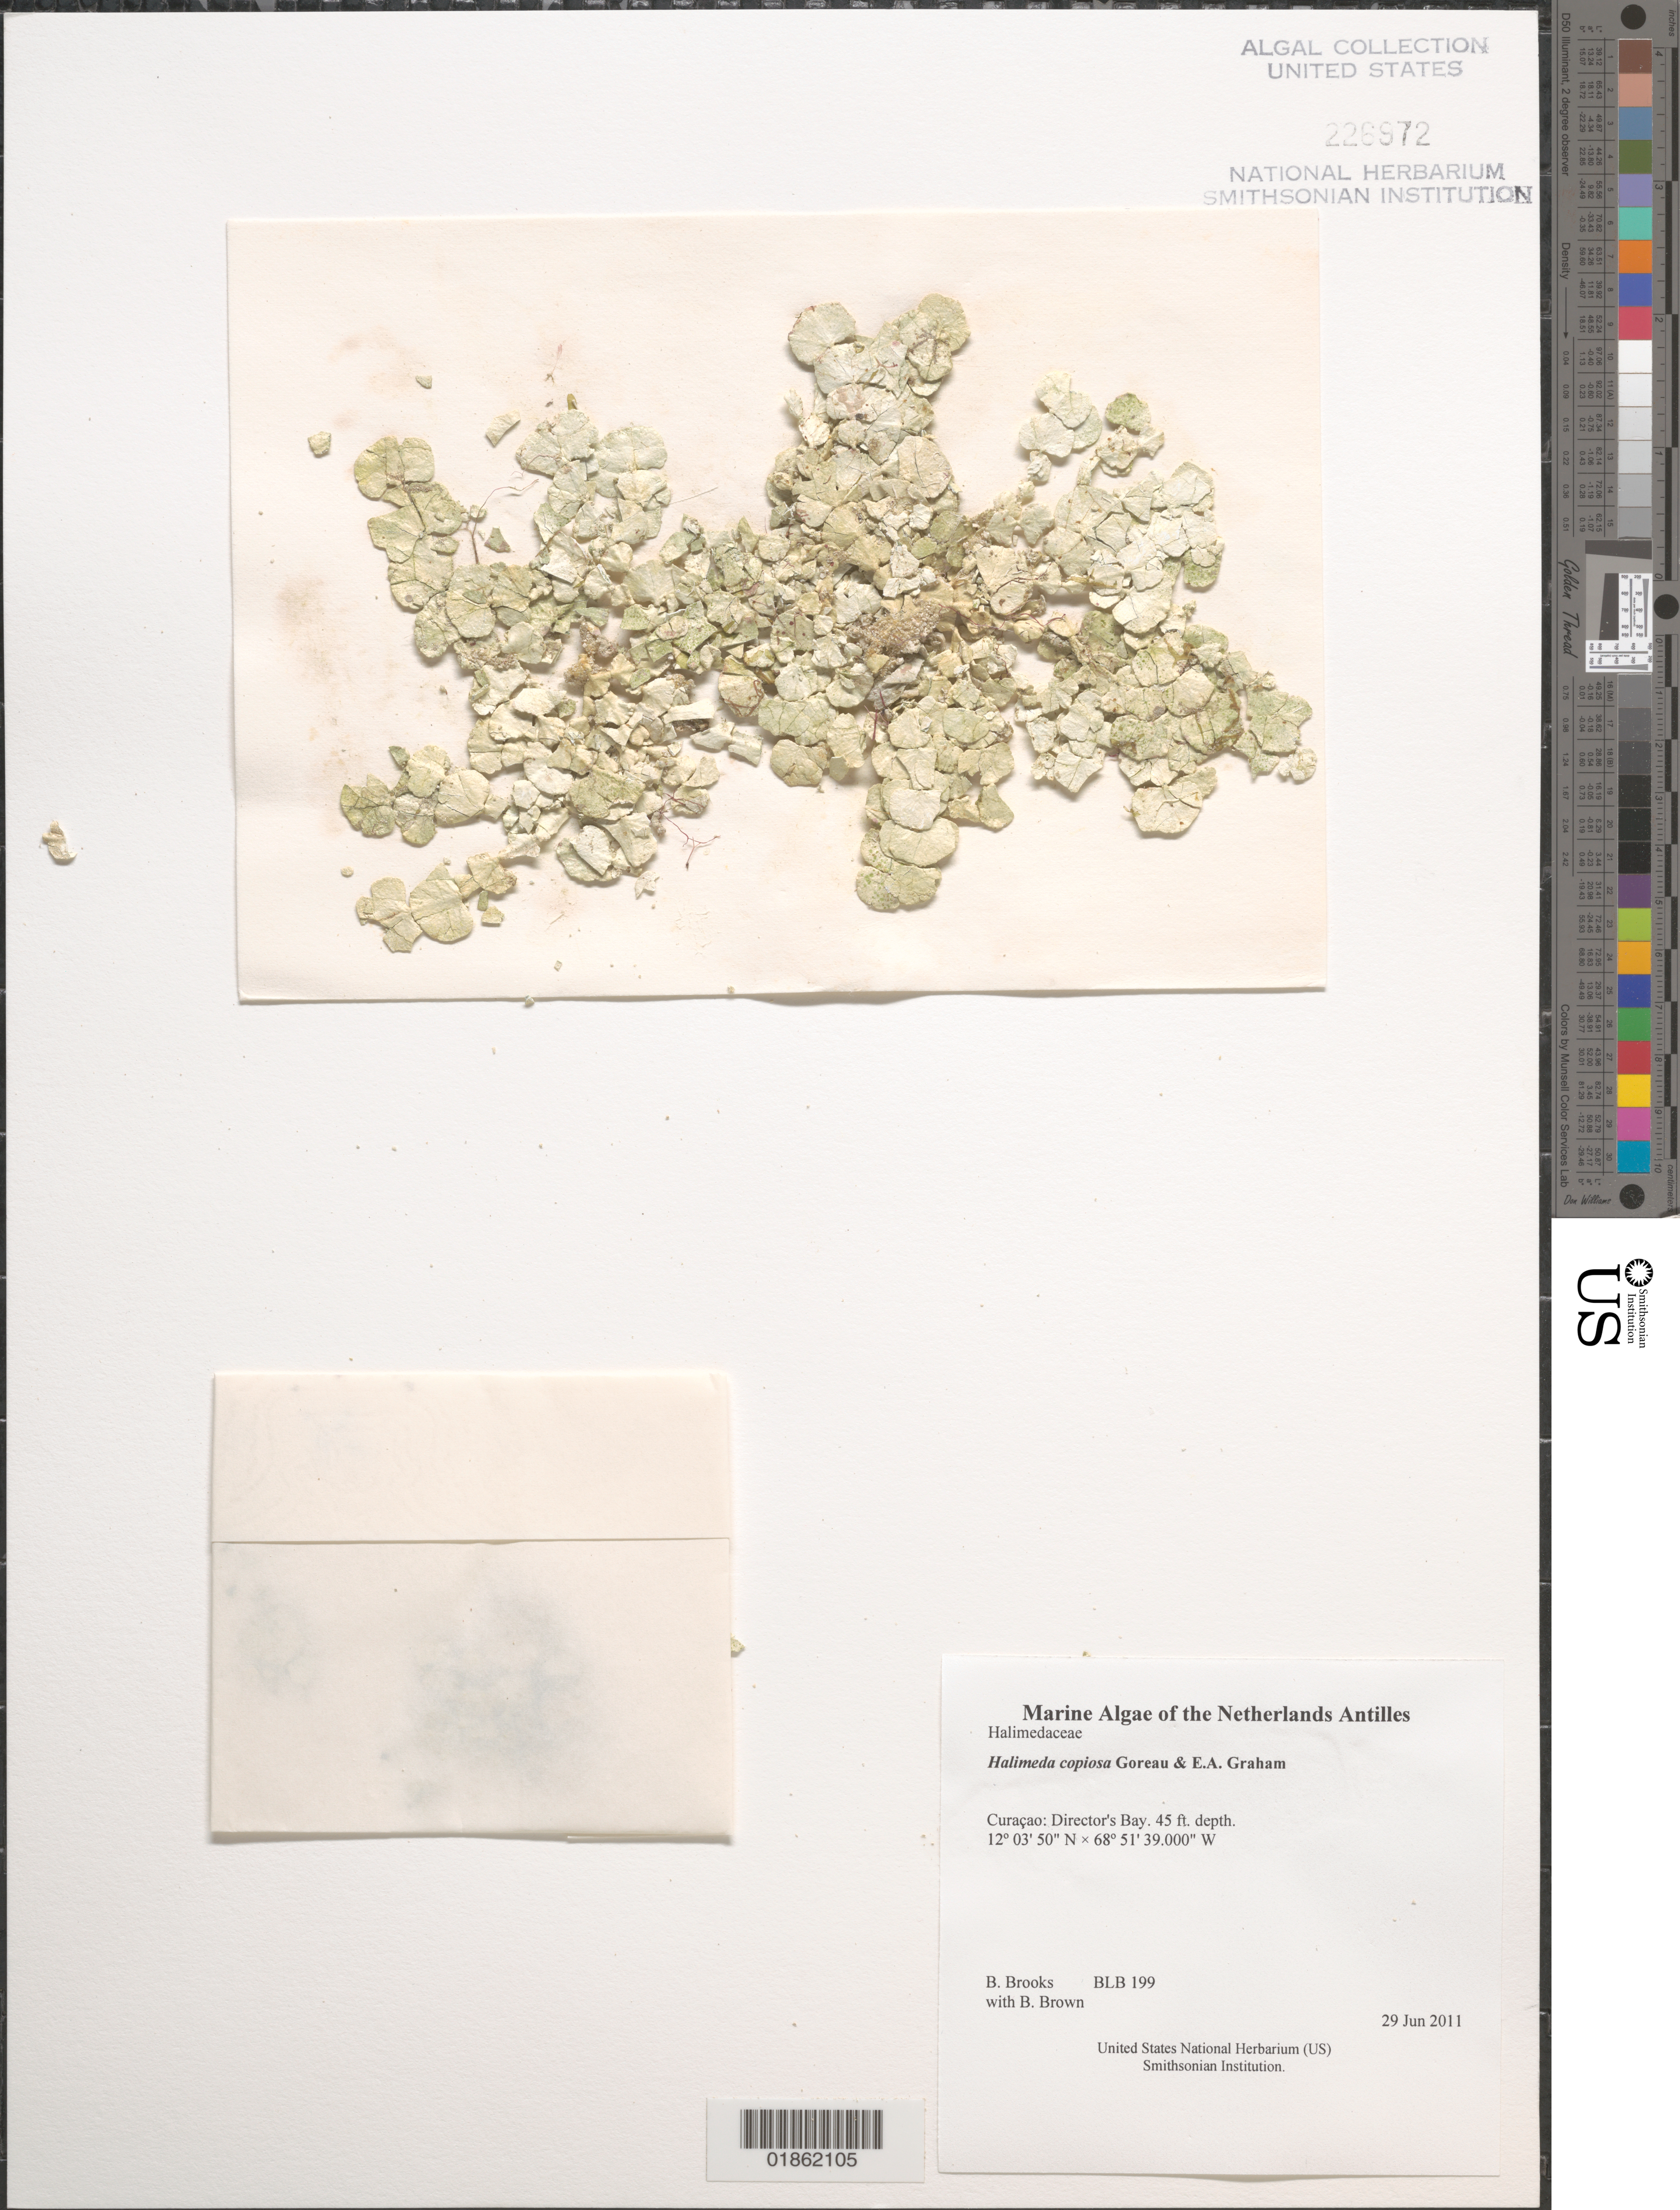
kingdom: Plantae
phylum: Chlorophyta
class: Ulvophyceae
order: Bryopsidales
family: Halimedaceae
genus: Halimeda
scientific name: Halimeda copiosa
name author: Goreau & E.A. Graham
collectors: B. Brooks & B. Brown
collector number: BLB 199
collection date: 2011-06-29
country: Curaçao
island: Curaçao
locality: Director's Bay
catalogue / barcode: US 226972